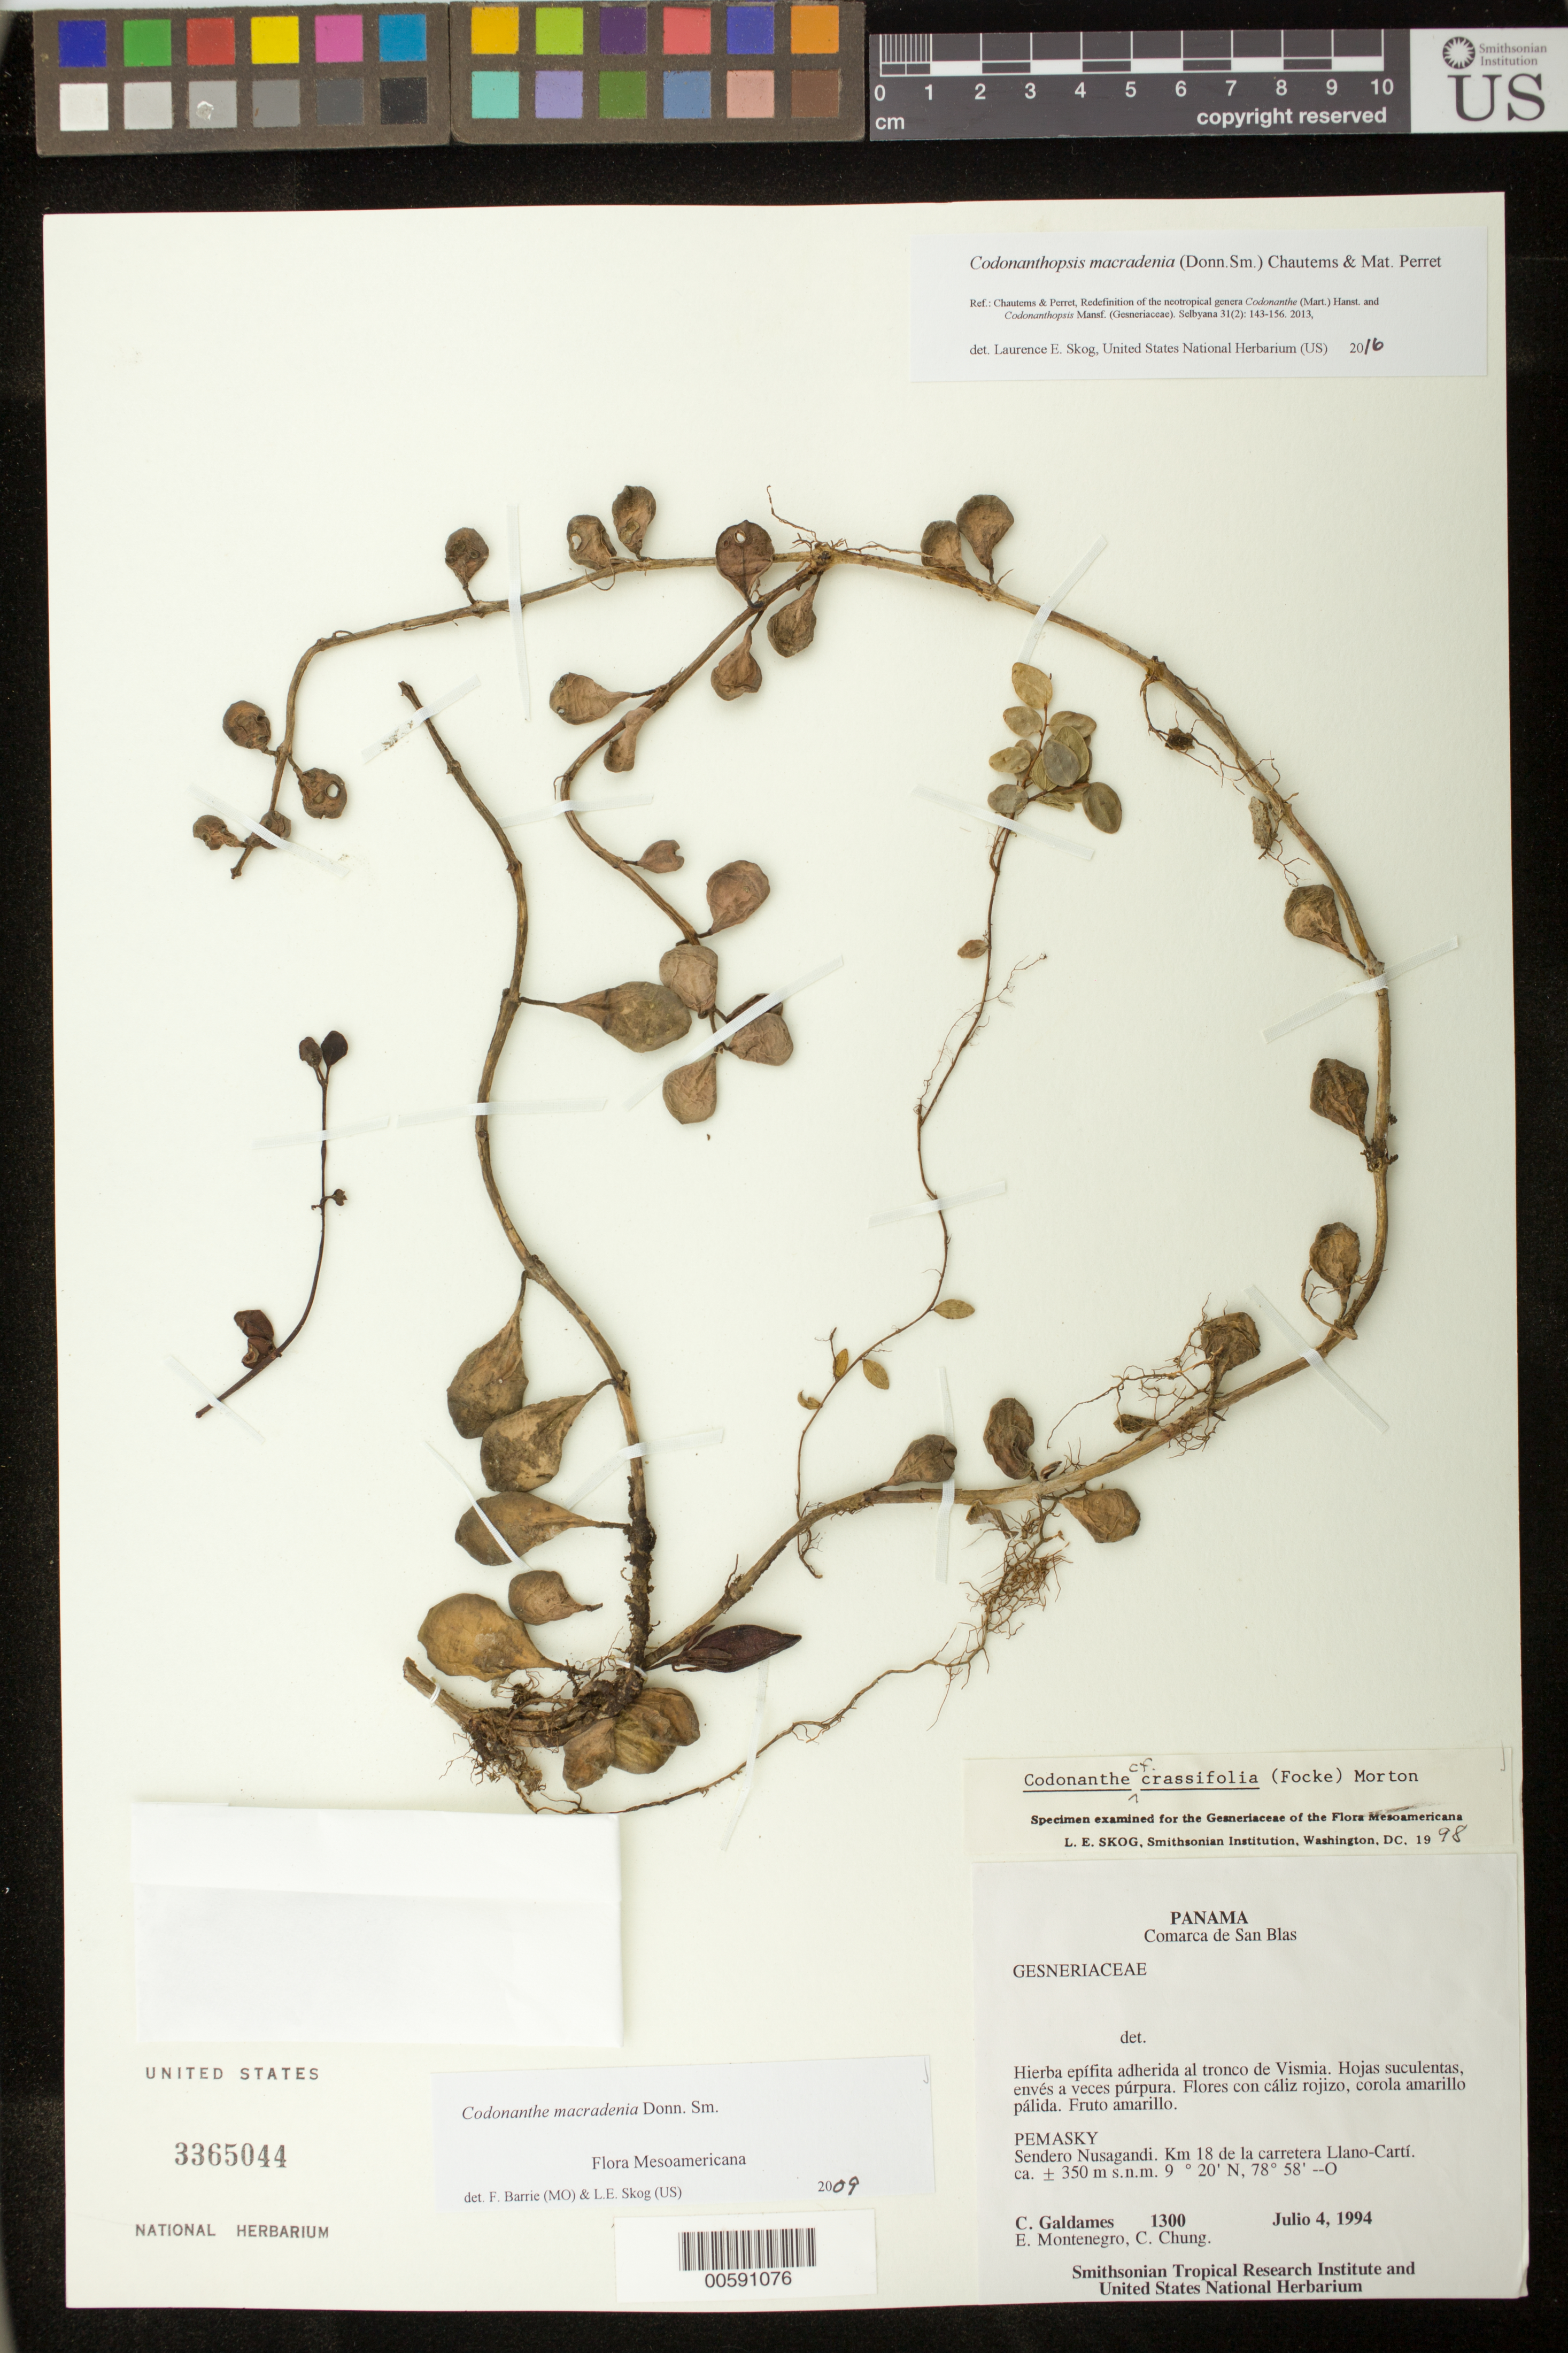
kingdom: Plantae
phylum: Tracheophyta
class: Magnoliopsida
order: Lamiales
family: Gesneriaceae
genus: Codonanthopsis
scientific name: Codonanthopsis macradenia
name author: (Donn. Sm.) Chautems & Mat.Perret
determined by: Skog, Laurence E.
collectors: C. Galdames, E. Montenegro & C. Chung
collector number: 1300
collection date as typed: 04 Jul 1994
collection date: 1994-07-04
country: Panama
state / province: Kuna Yala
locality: Pemasky; sendero Nusagandi, Km 18 de la carretera Llano-Cartí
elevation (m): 350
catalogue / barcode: US 3365044